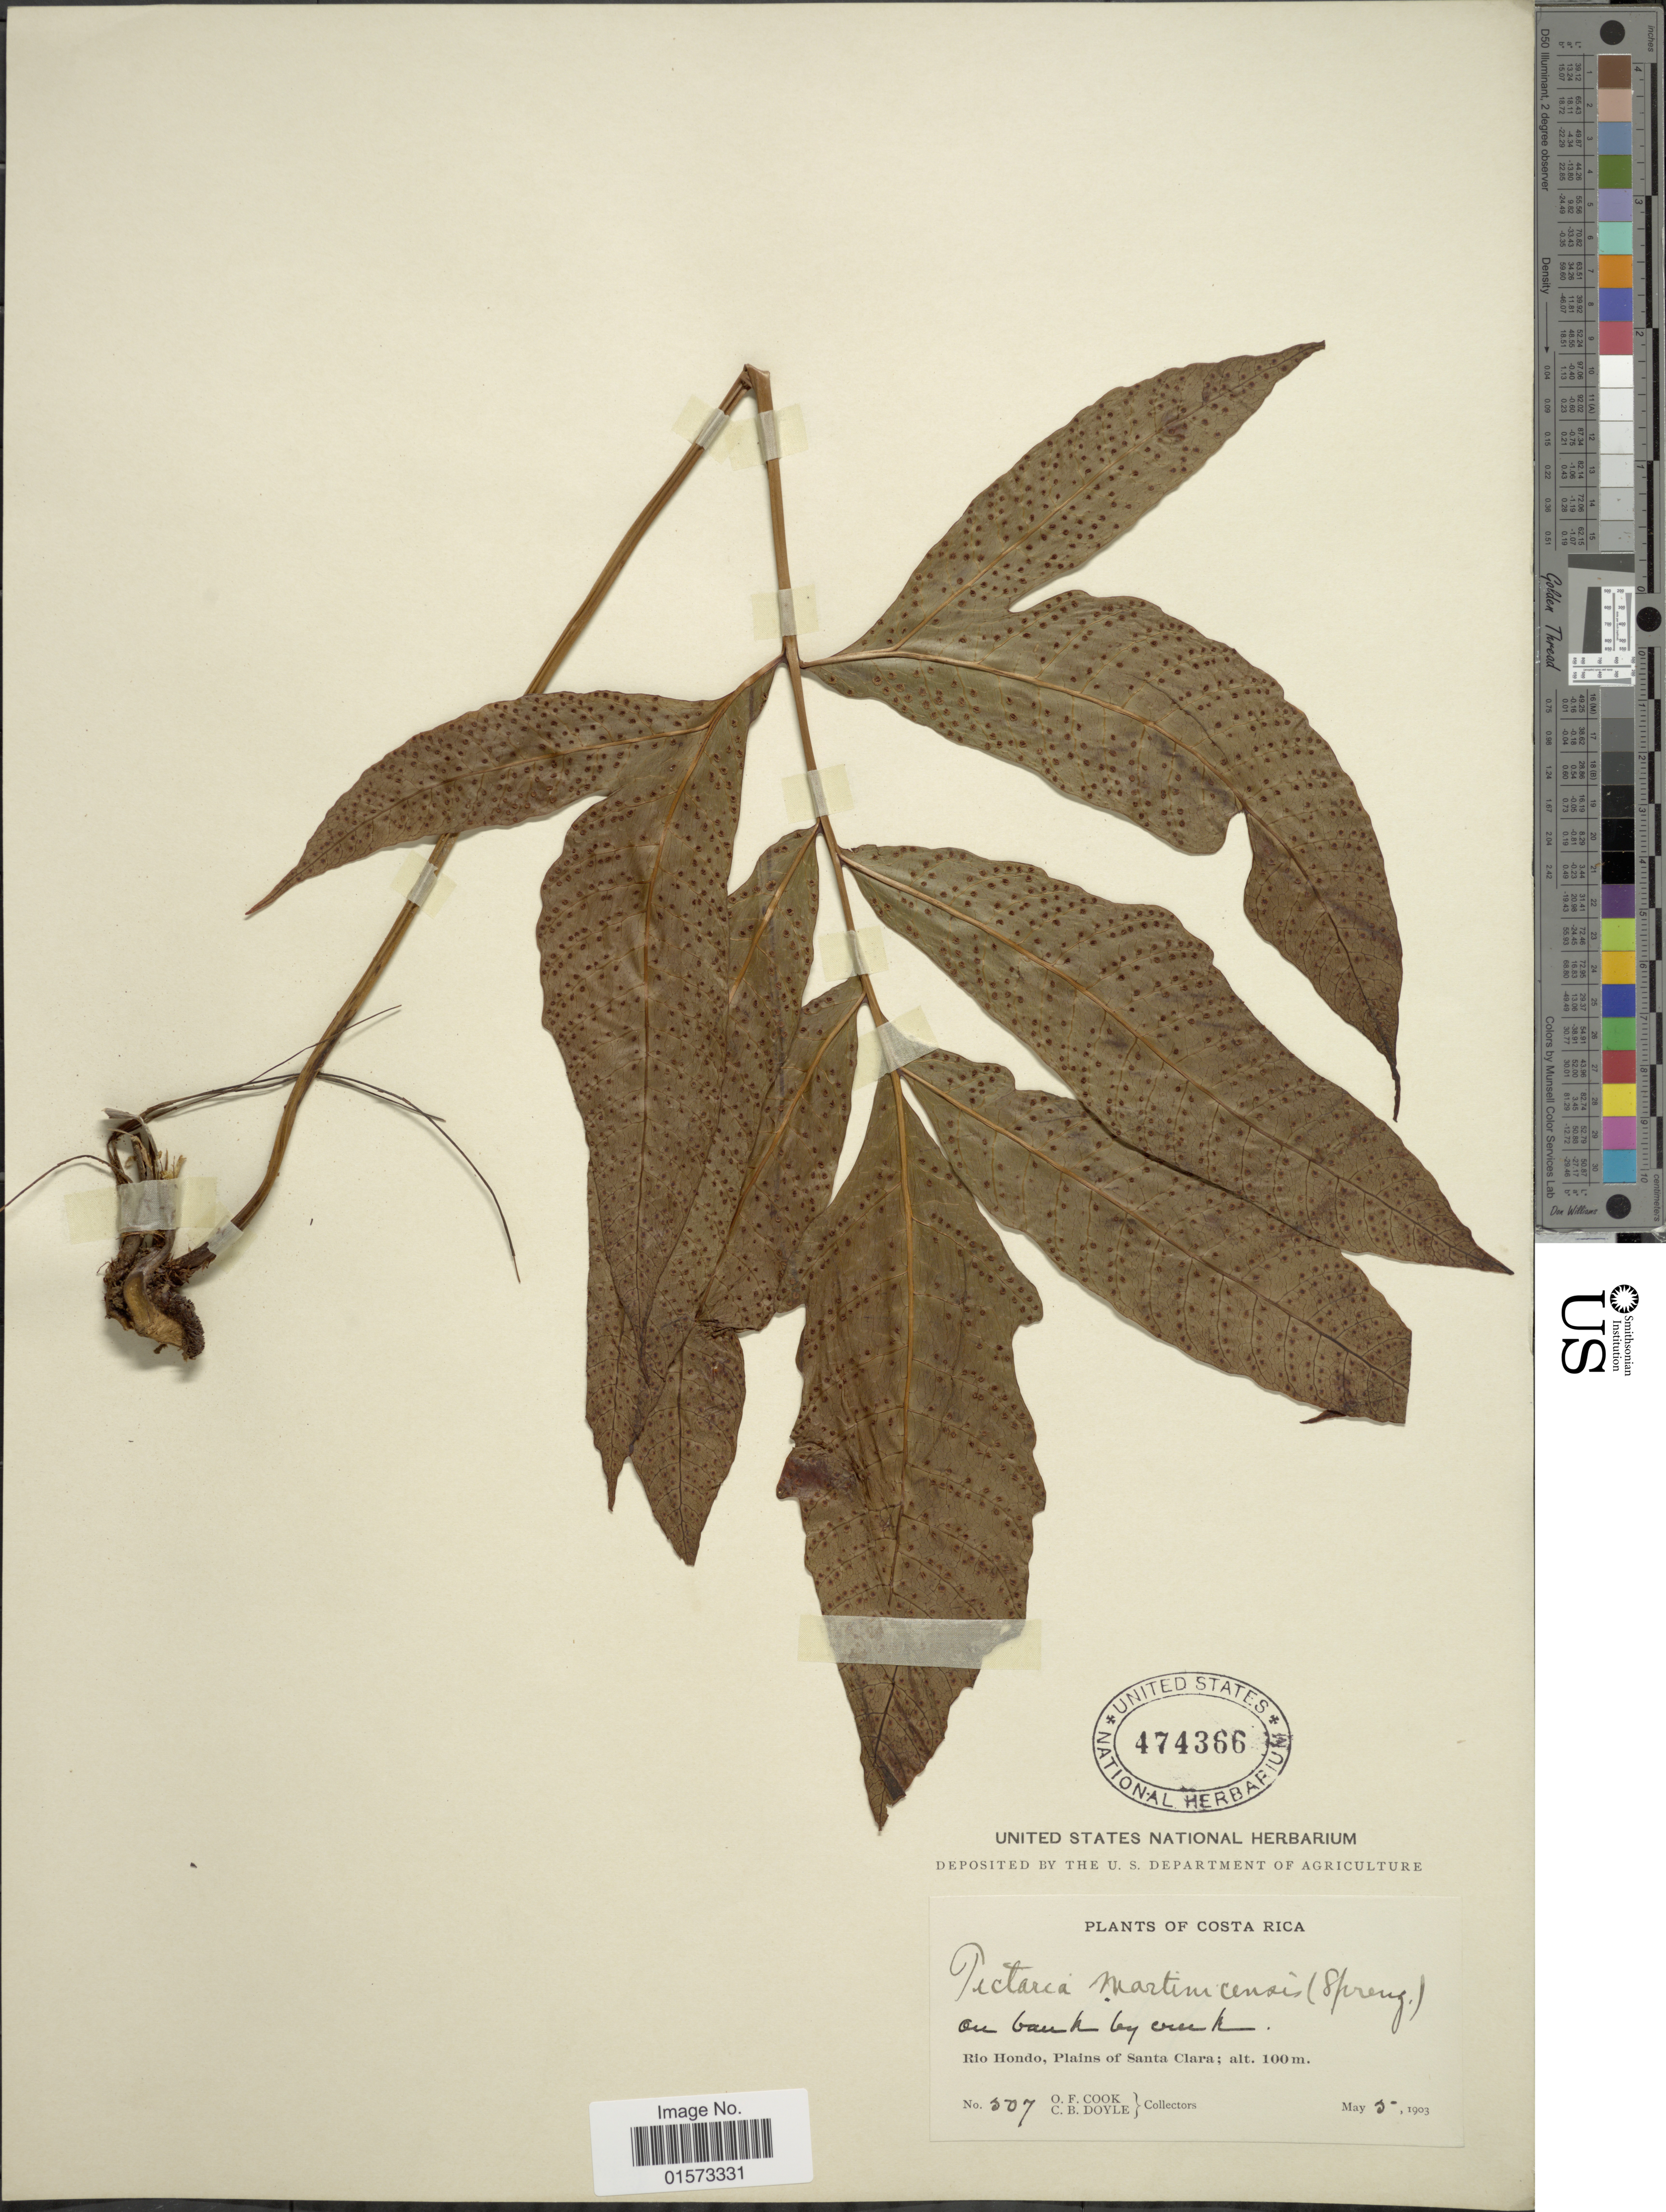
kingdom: Plantae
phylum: Tracheophyta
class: Polypodiopsida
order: Polypodiales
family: Tectariaceae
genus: Tectaria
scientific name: Tectaria incisa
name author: Cav.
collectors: O. F. Cook & C. Doyle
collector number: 507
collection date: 1903-05-05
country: Costa Rica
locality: Rio Hondo, Plains of Santa Clara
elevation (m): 100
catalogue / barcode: US 474366